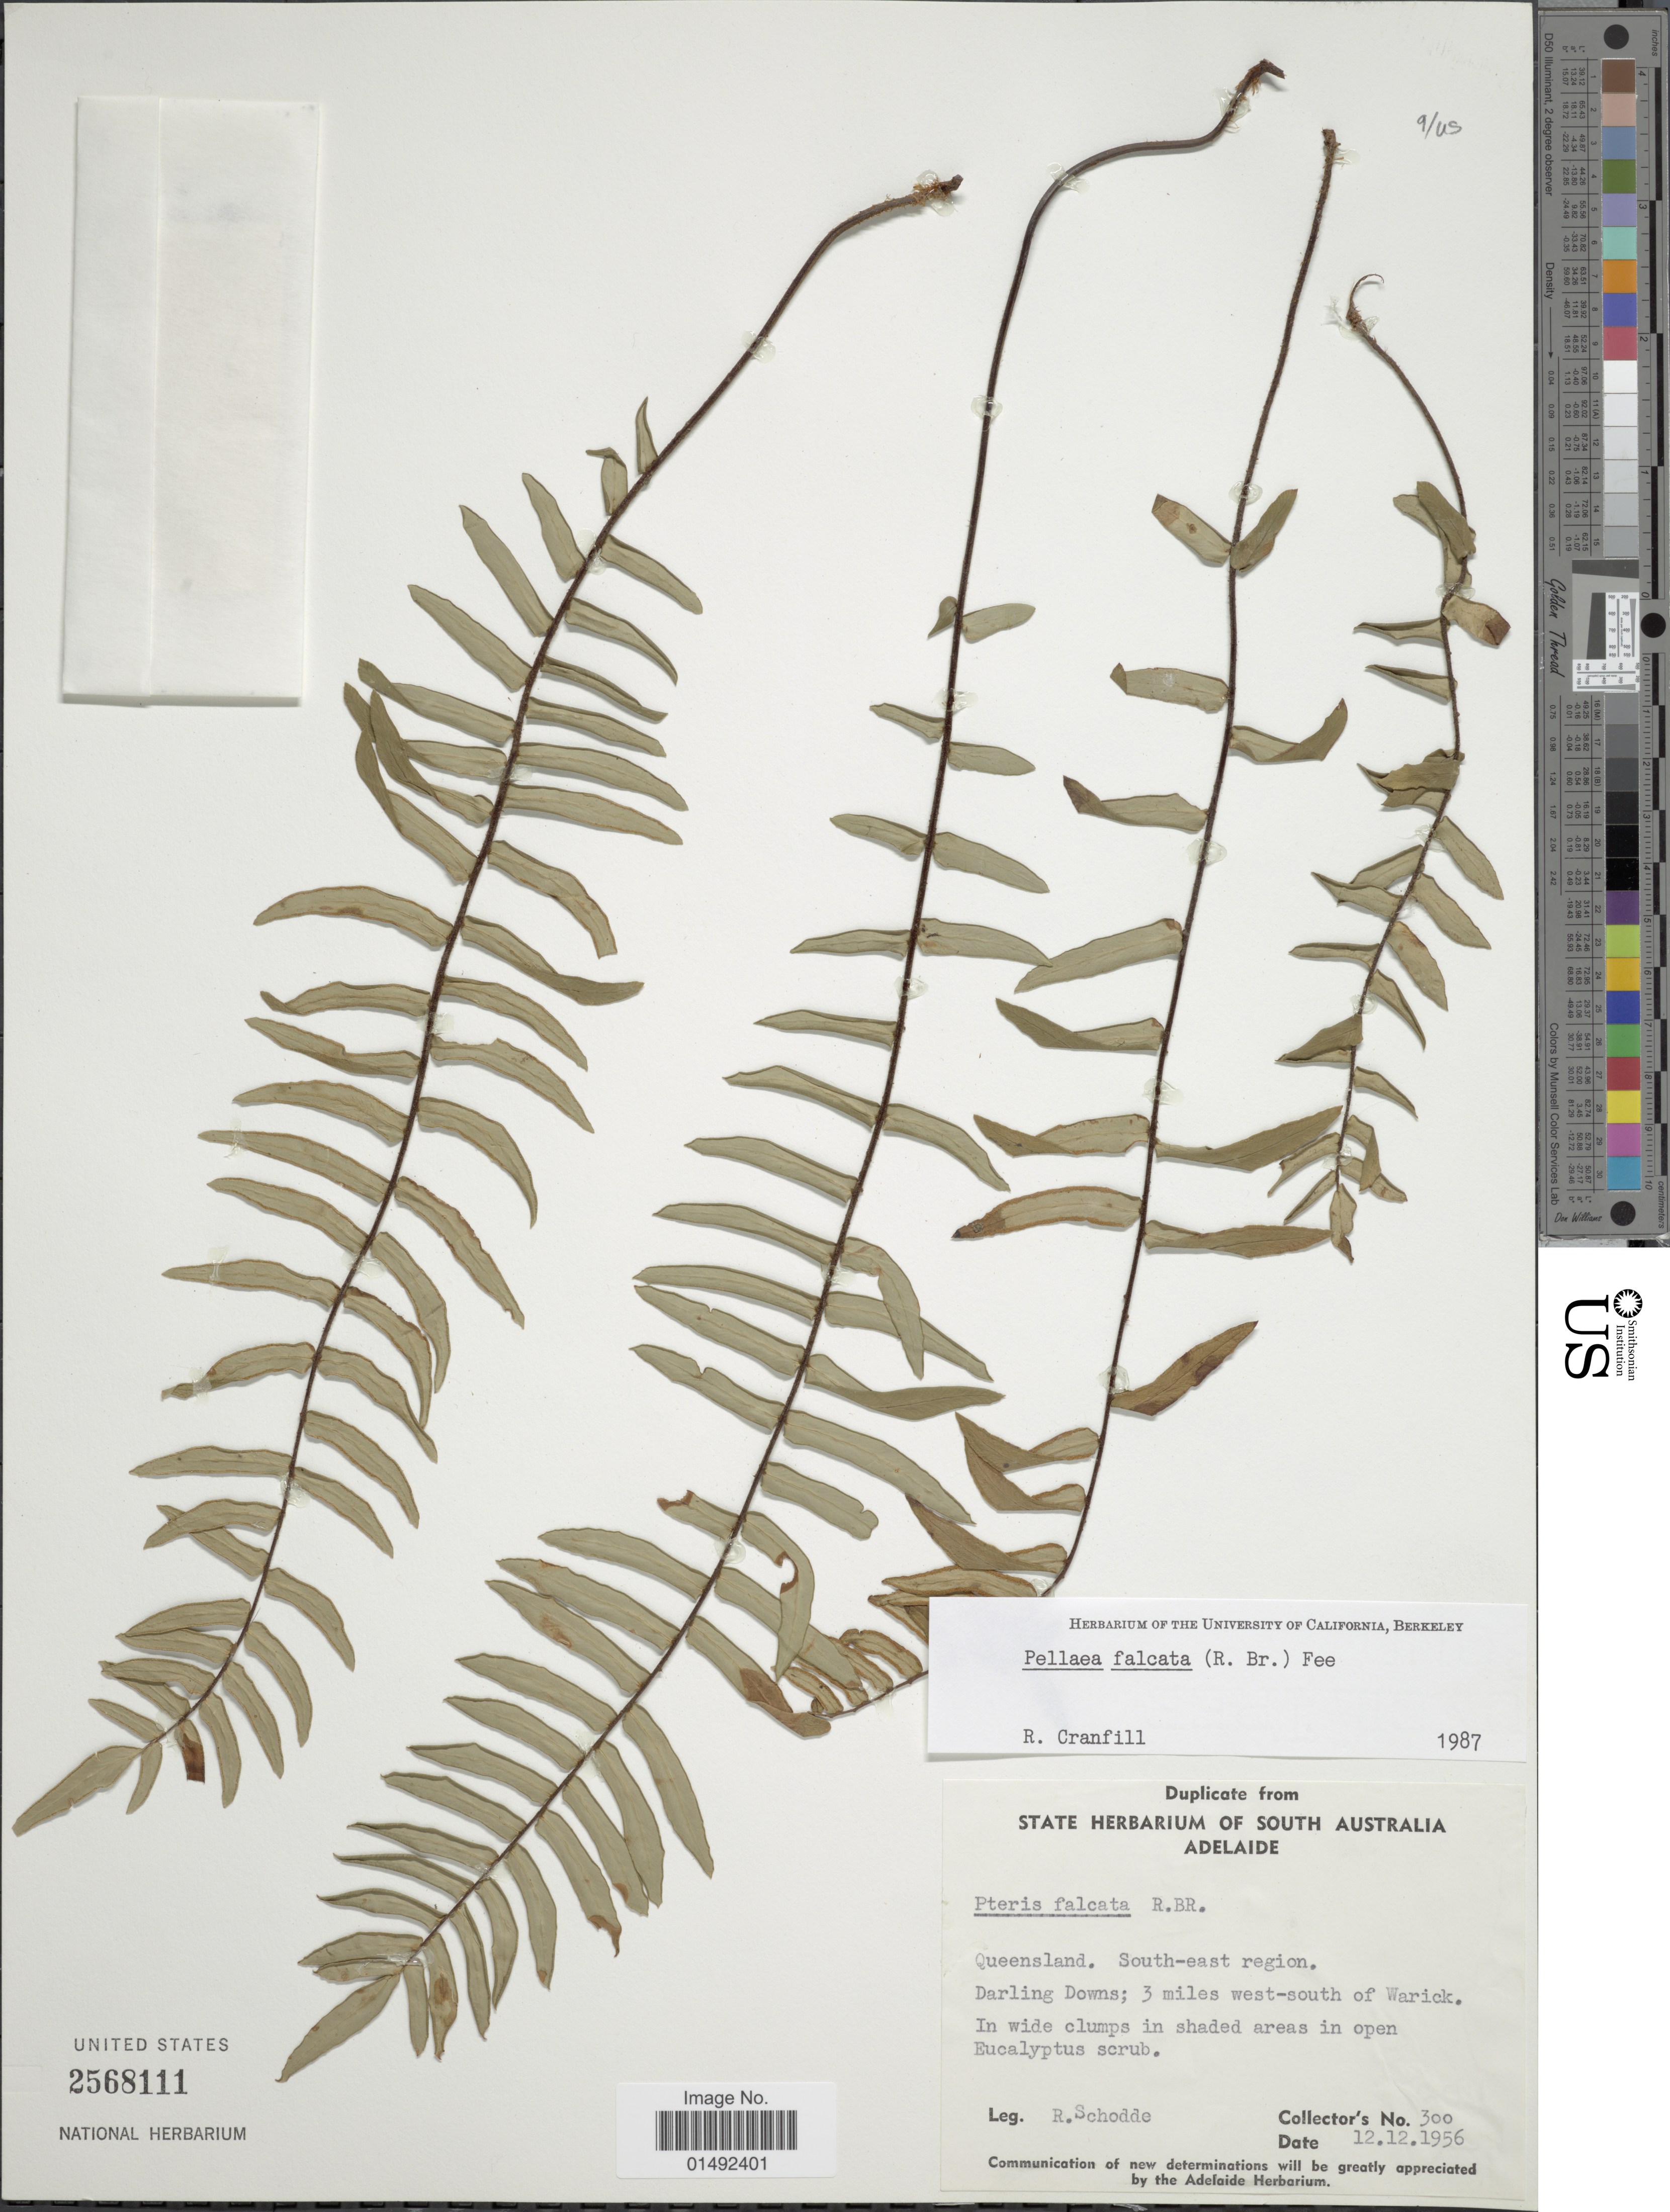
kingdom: Plantae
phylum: Tracheophyta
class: Polypodiopsida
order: Polypodiales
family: Pteridaceae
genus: Pellaea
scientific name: Pellaea falcata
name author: Fée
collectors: R. Schodde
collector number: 300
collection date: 1956-12-12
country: Australia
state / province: Queensland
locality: South-east region. darling Downs; 3 miles west-south of Warick, South Australia Adelaide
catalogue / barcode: US 2568111